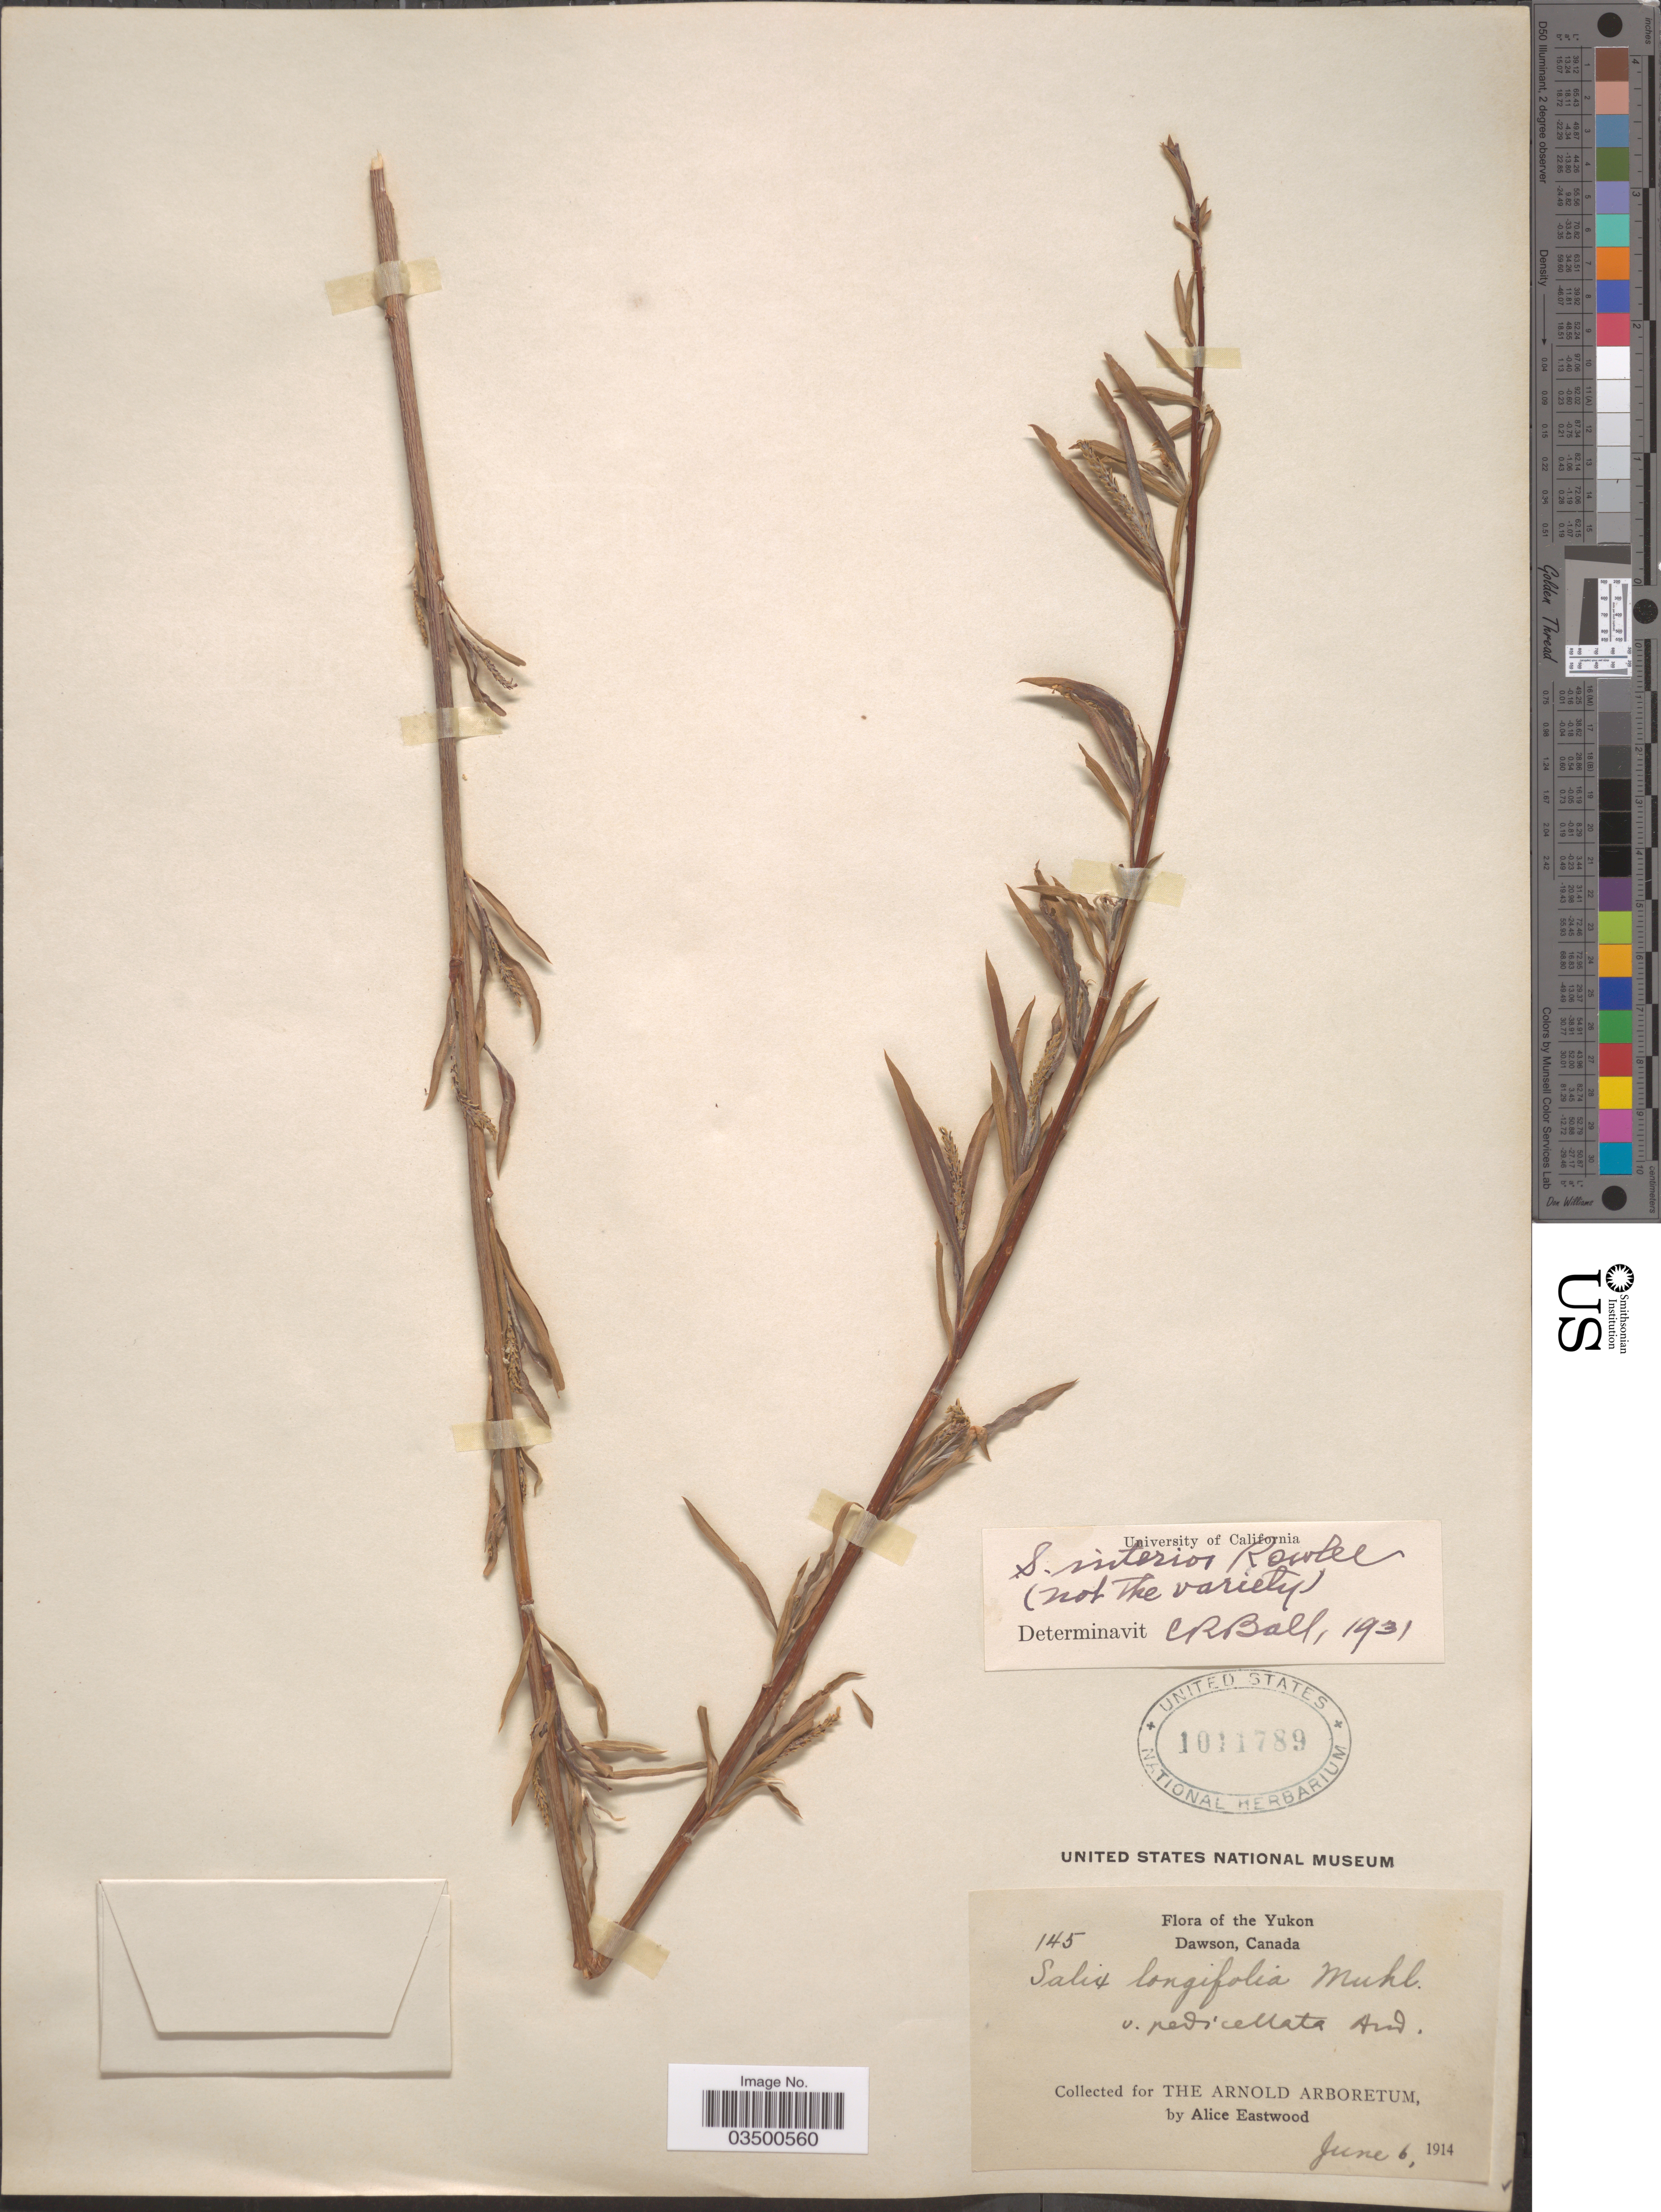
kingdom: Plantae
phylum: Tracheophyta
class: Magnoliopsida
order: Malpighiales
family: Salicaceae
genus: Salix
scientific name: Salix interior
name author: Rowlee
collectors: A. Eastwood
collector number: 145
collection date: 1914-06-06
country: Canada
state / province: Yukon Territory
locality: Yukon. Dawson.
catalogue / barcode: US 1011789